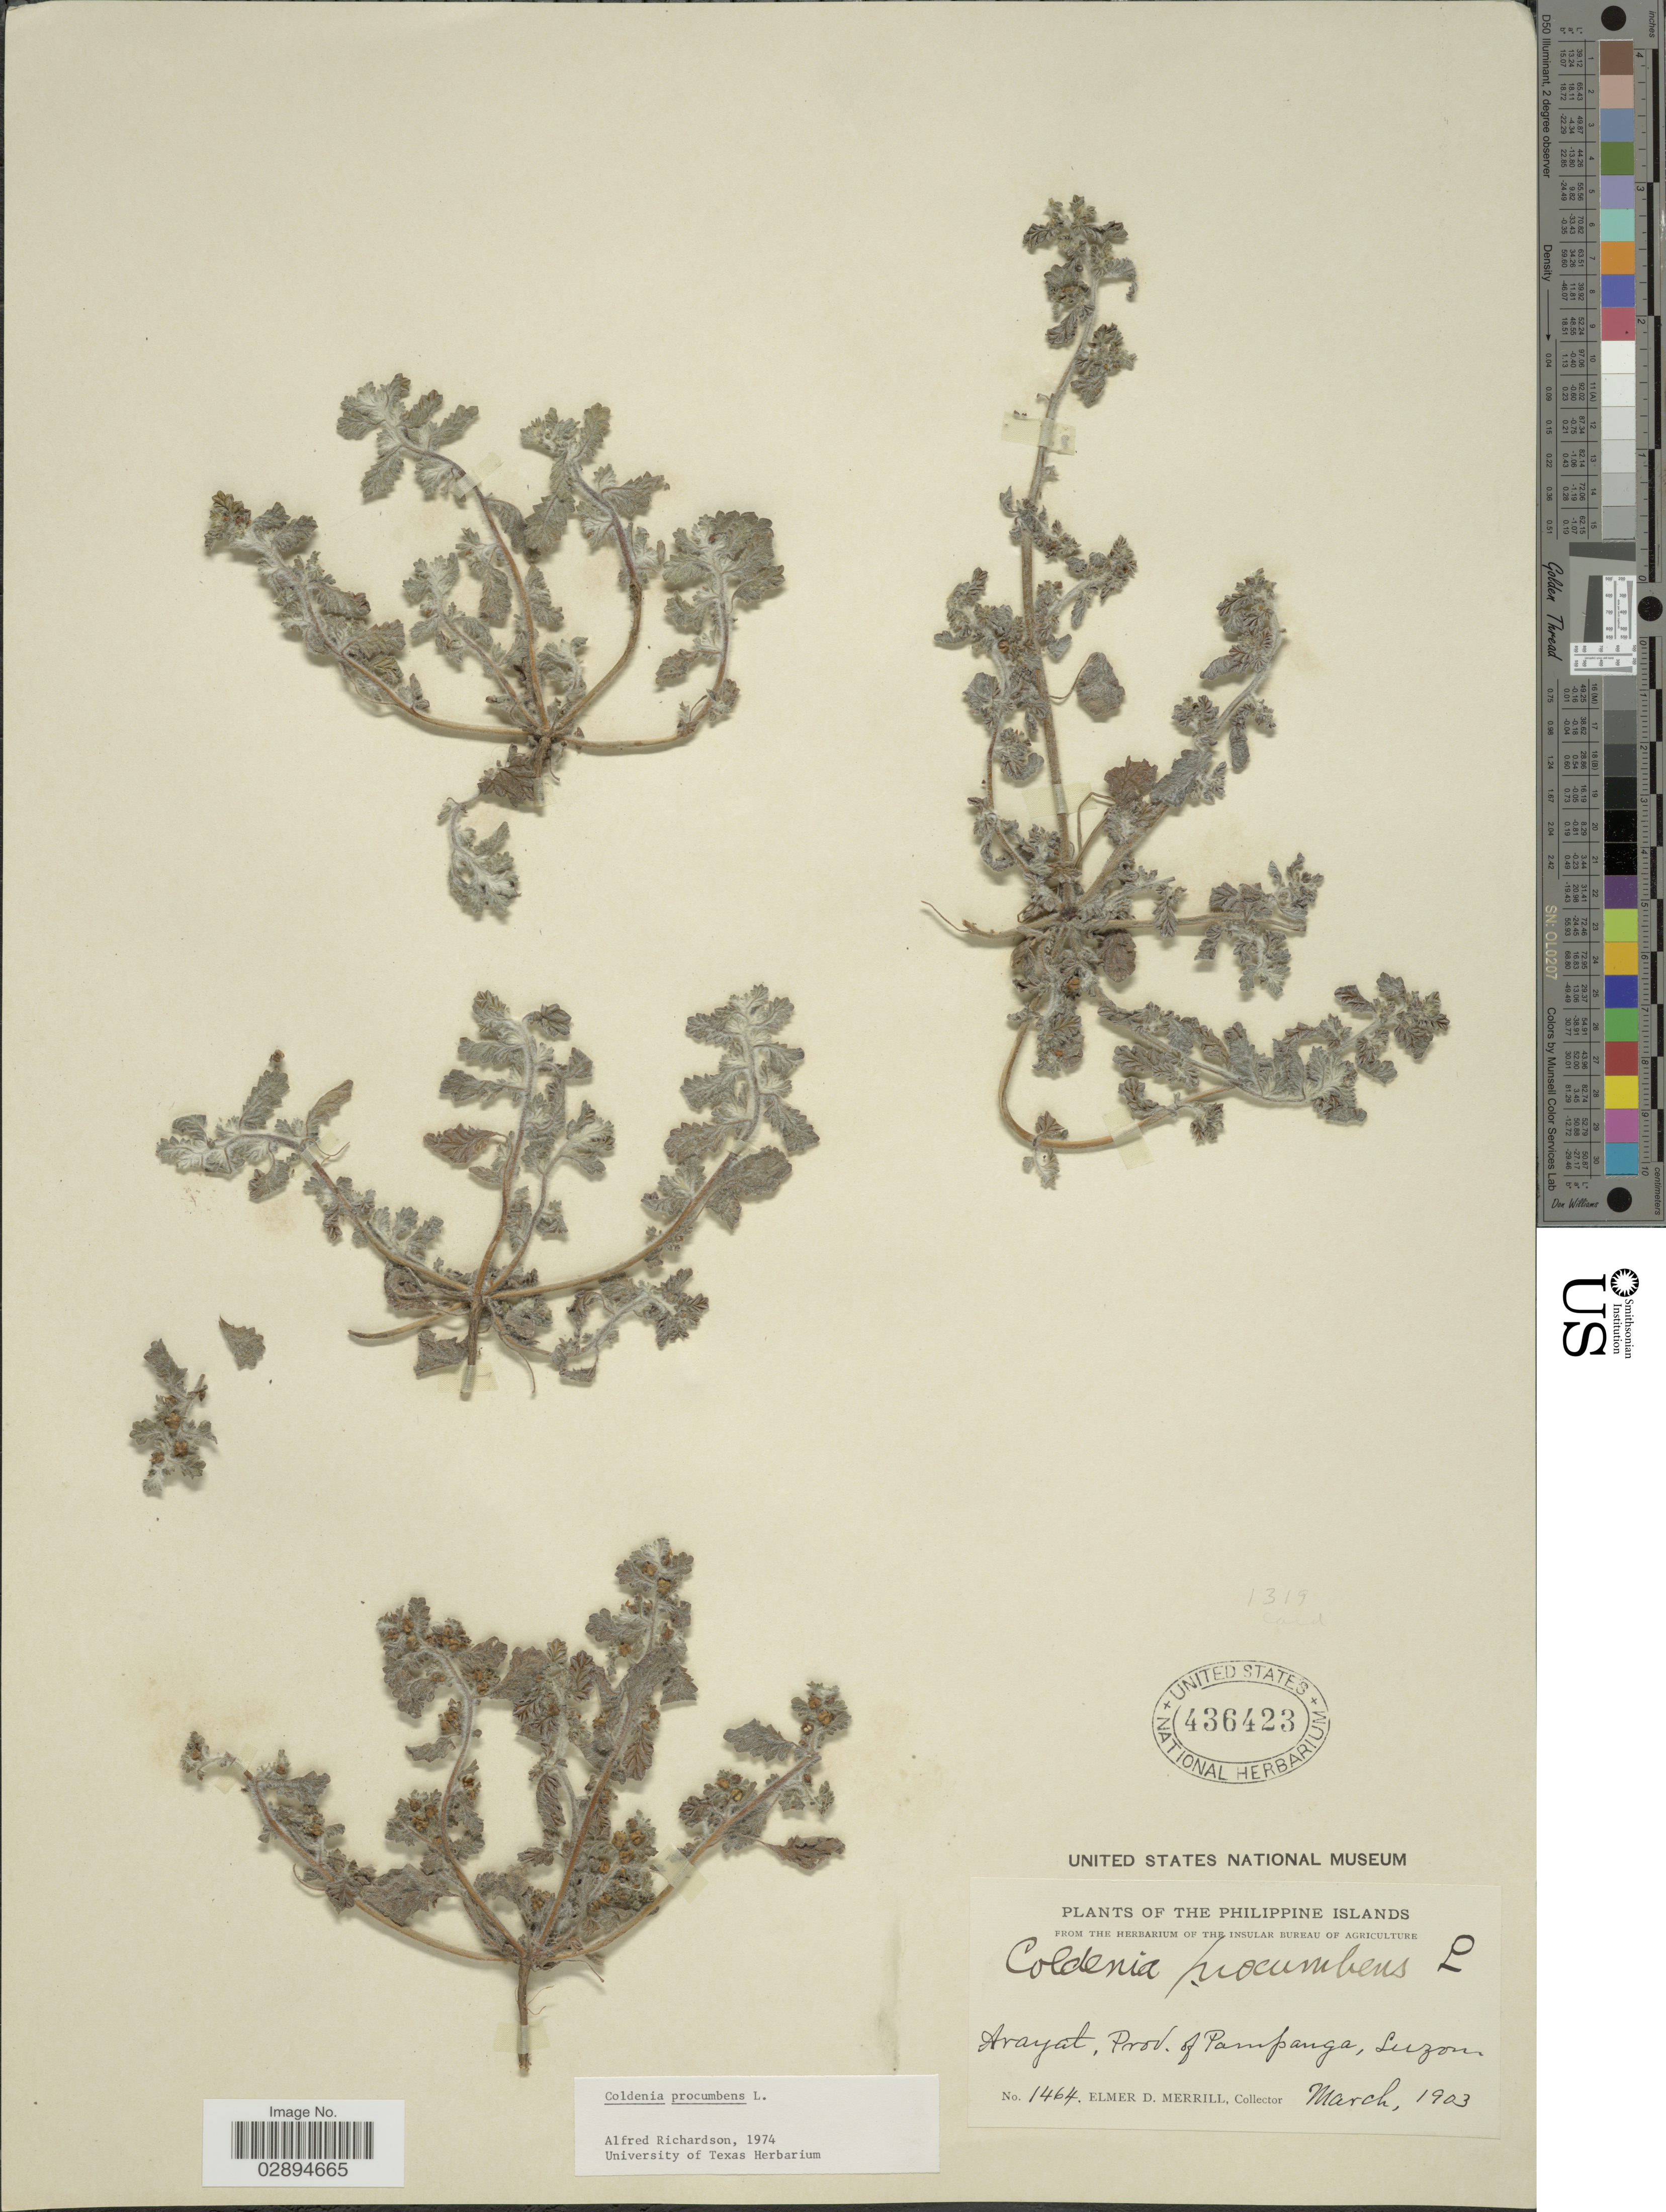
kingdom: Plantae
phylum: Tracheophyta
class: Magnoliopsida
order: Boraginales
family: Coldeniaceae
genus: Coldenia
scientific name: Coldenia procumbens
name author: L.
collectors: E. D. Merrill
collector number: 1464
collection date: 1903-03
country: Philippines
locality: Arayat, Prov. of Pampanga, Luzon.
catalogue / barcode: US 436423